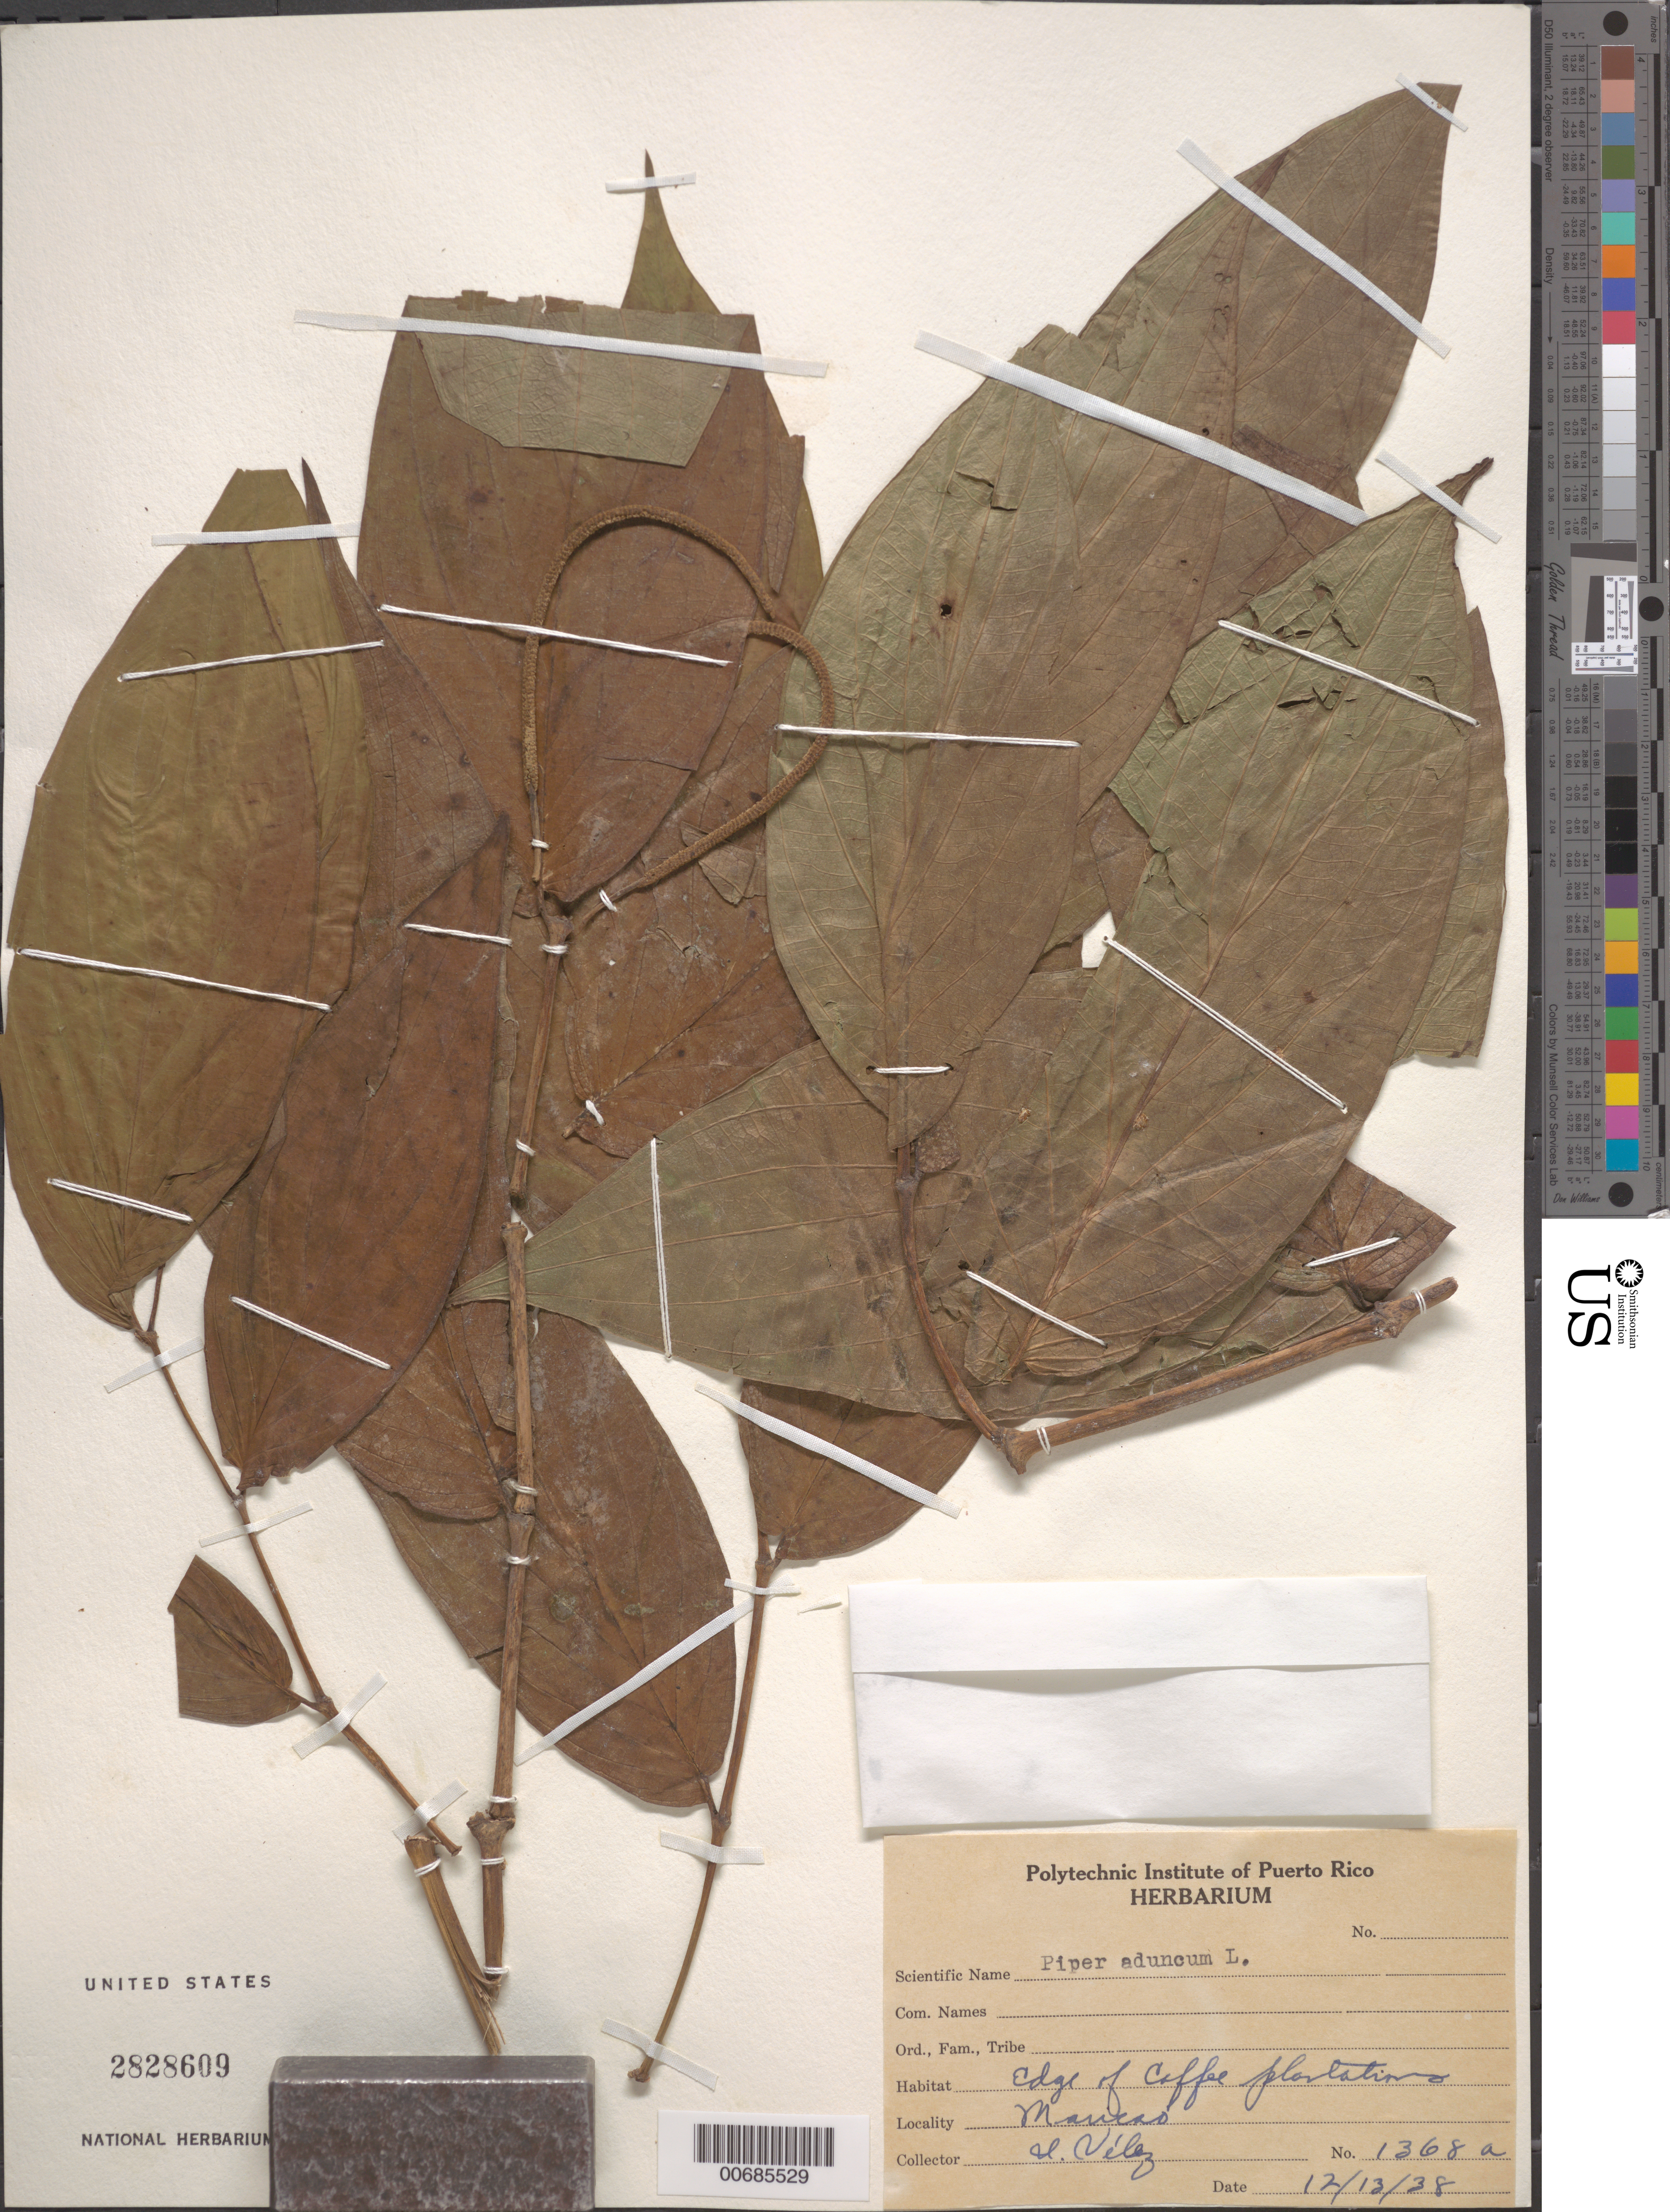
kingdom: Plantae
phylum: Tracheophyta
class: Magnoliopsida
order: Piperales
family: Piperaceae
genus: Piper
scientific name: Piper aduncum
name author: L.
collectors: V. Velez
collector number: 1368 a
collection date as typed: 13 Dec 1938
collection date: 1938-12-13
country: Puerto Rico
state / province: Mavicao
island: Greater Antilles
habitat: Edge of Coffee Plantation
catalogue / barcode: US 2828609